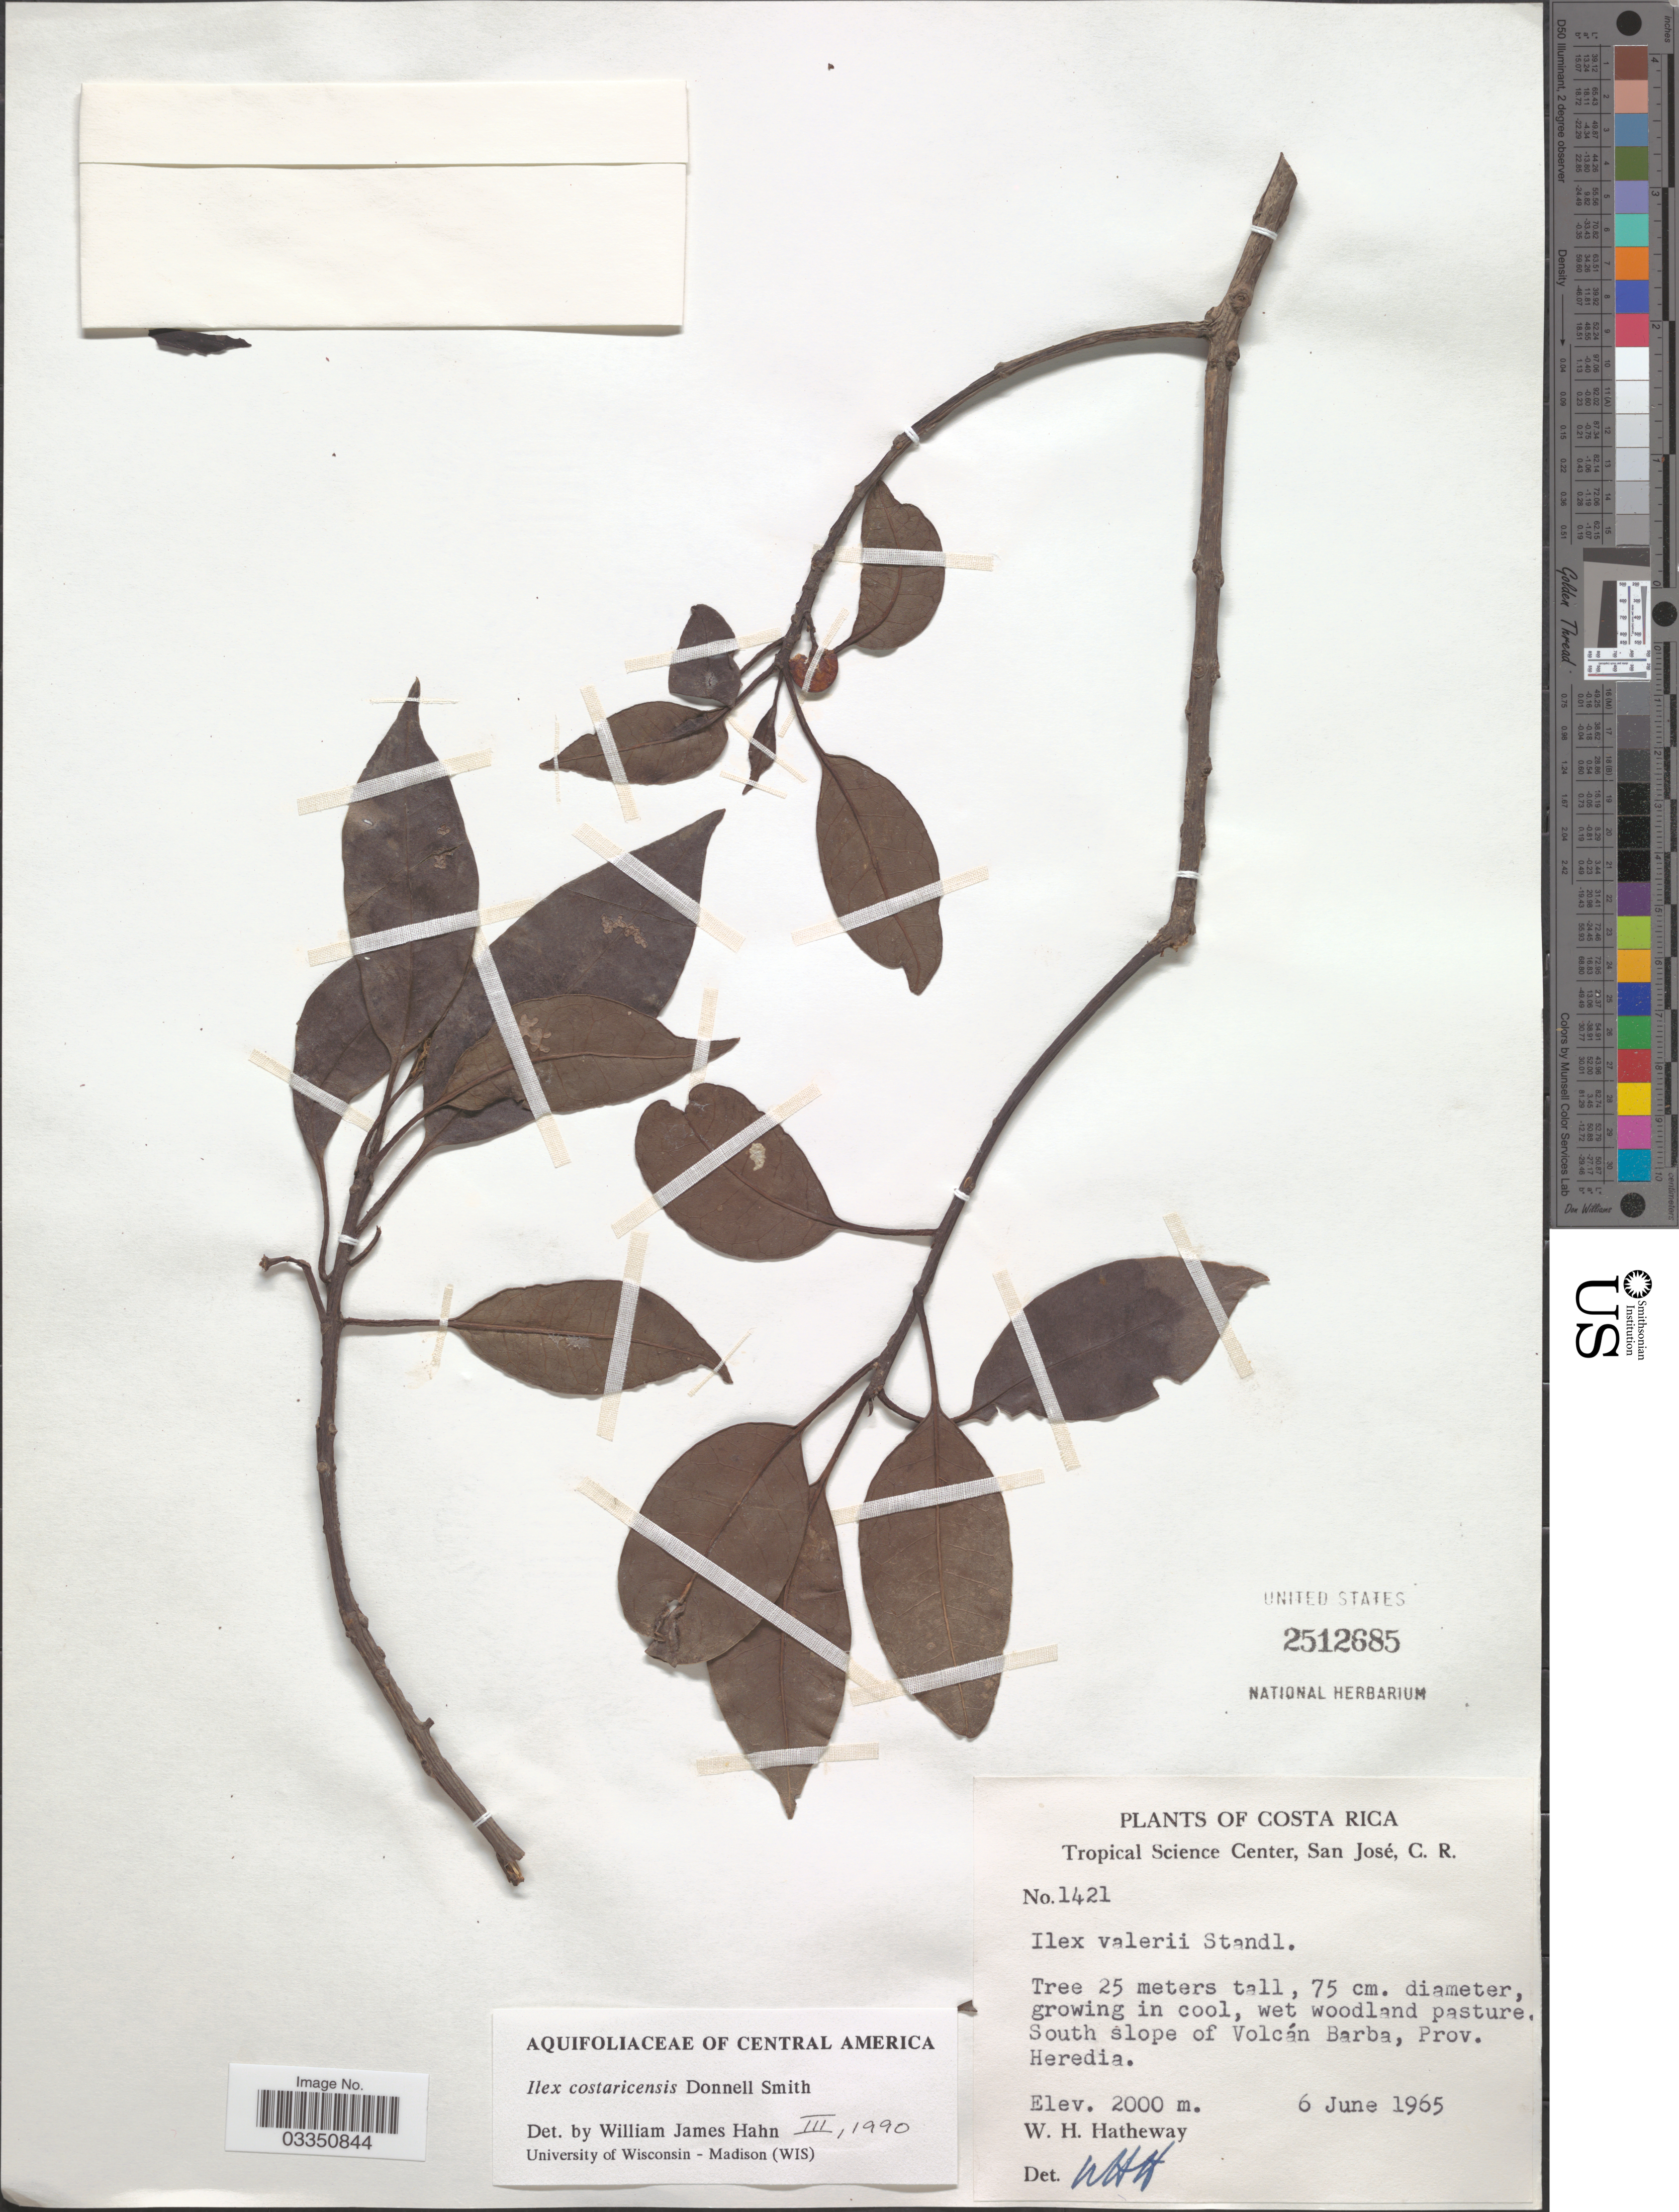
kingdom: Plantae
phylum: Tracheophyta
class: Magnoliopsida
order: Aquifoliales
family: Aquifoliaceae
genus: Ilex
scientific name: Ilex costaricensis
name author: Donn. Sm.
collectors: W. H. Hatheway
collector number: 1421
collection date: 1965-06-06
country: Costa Rica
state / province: Heredia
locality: South slope of Volcán Barba.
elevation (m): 2000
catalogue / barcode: US 2512685